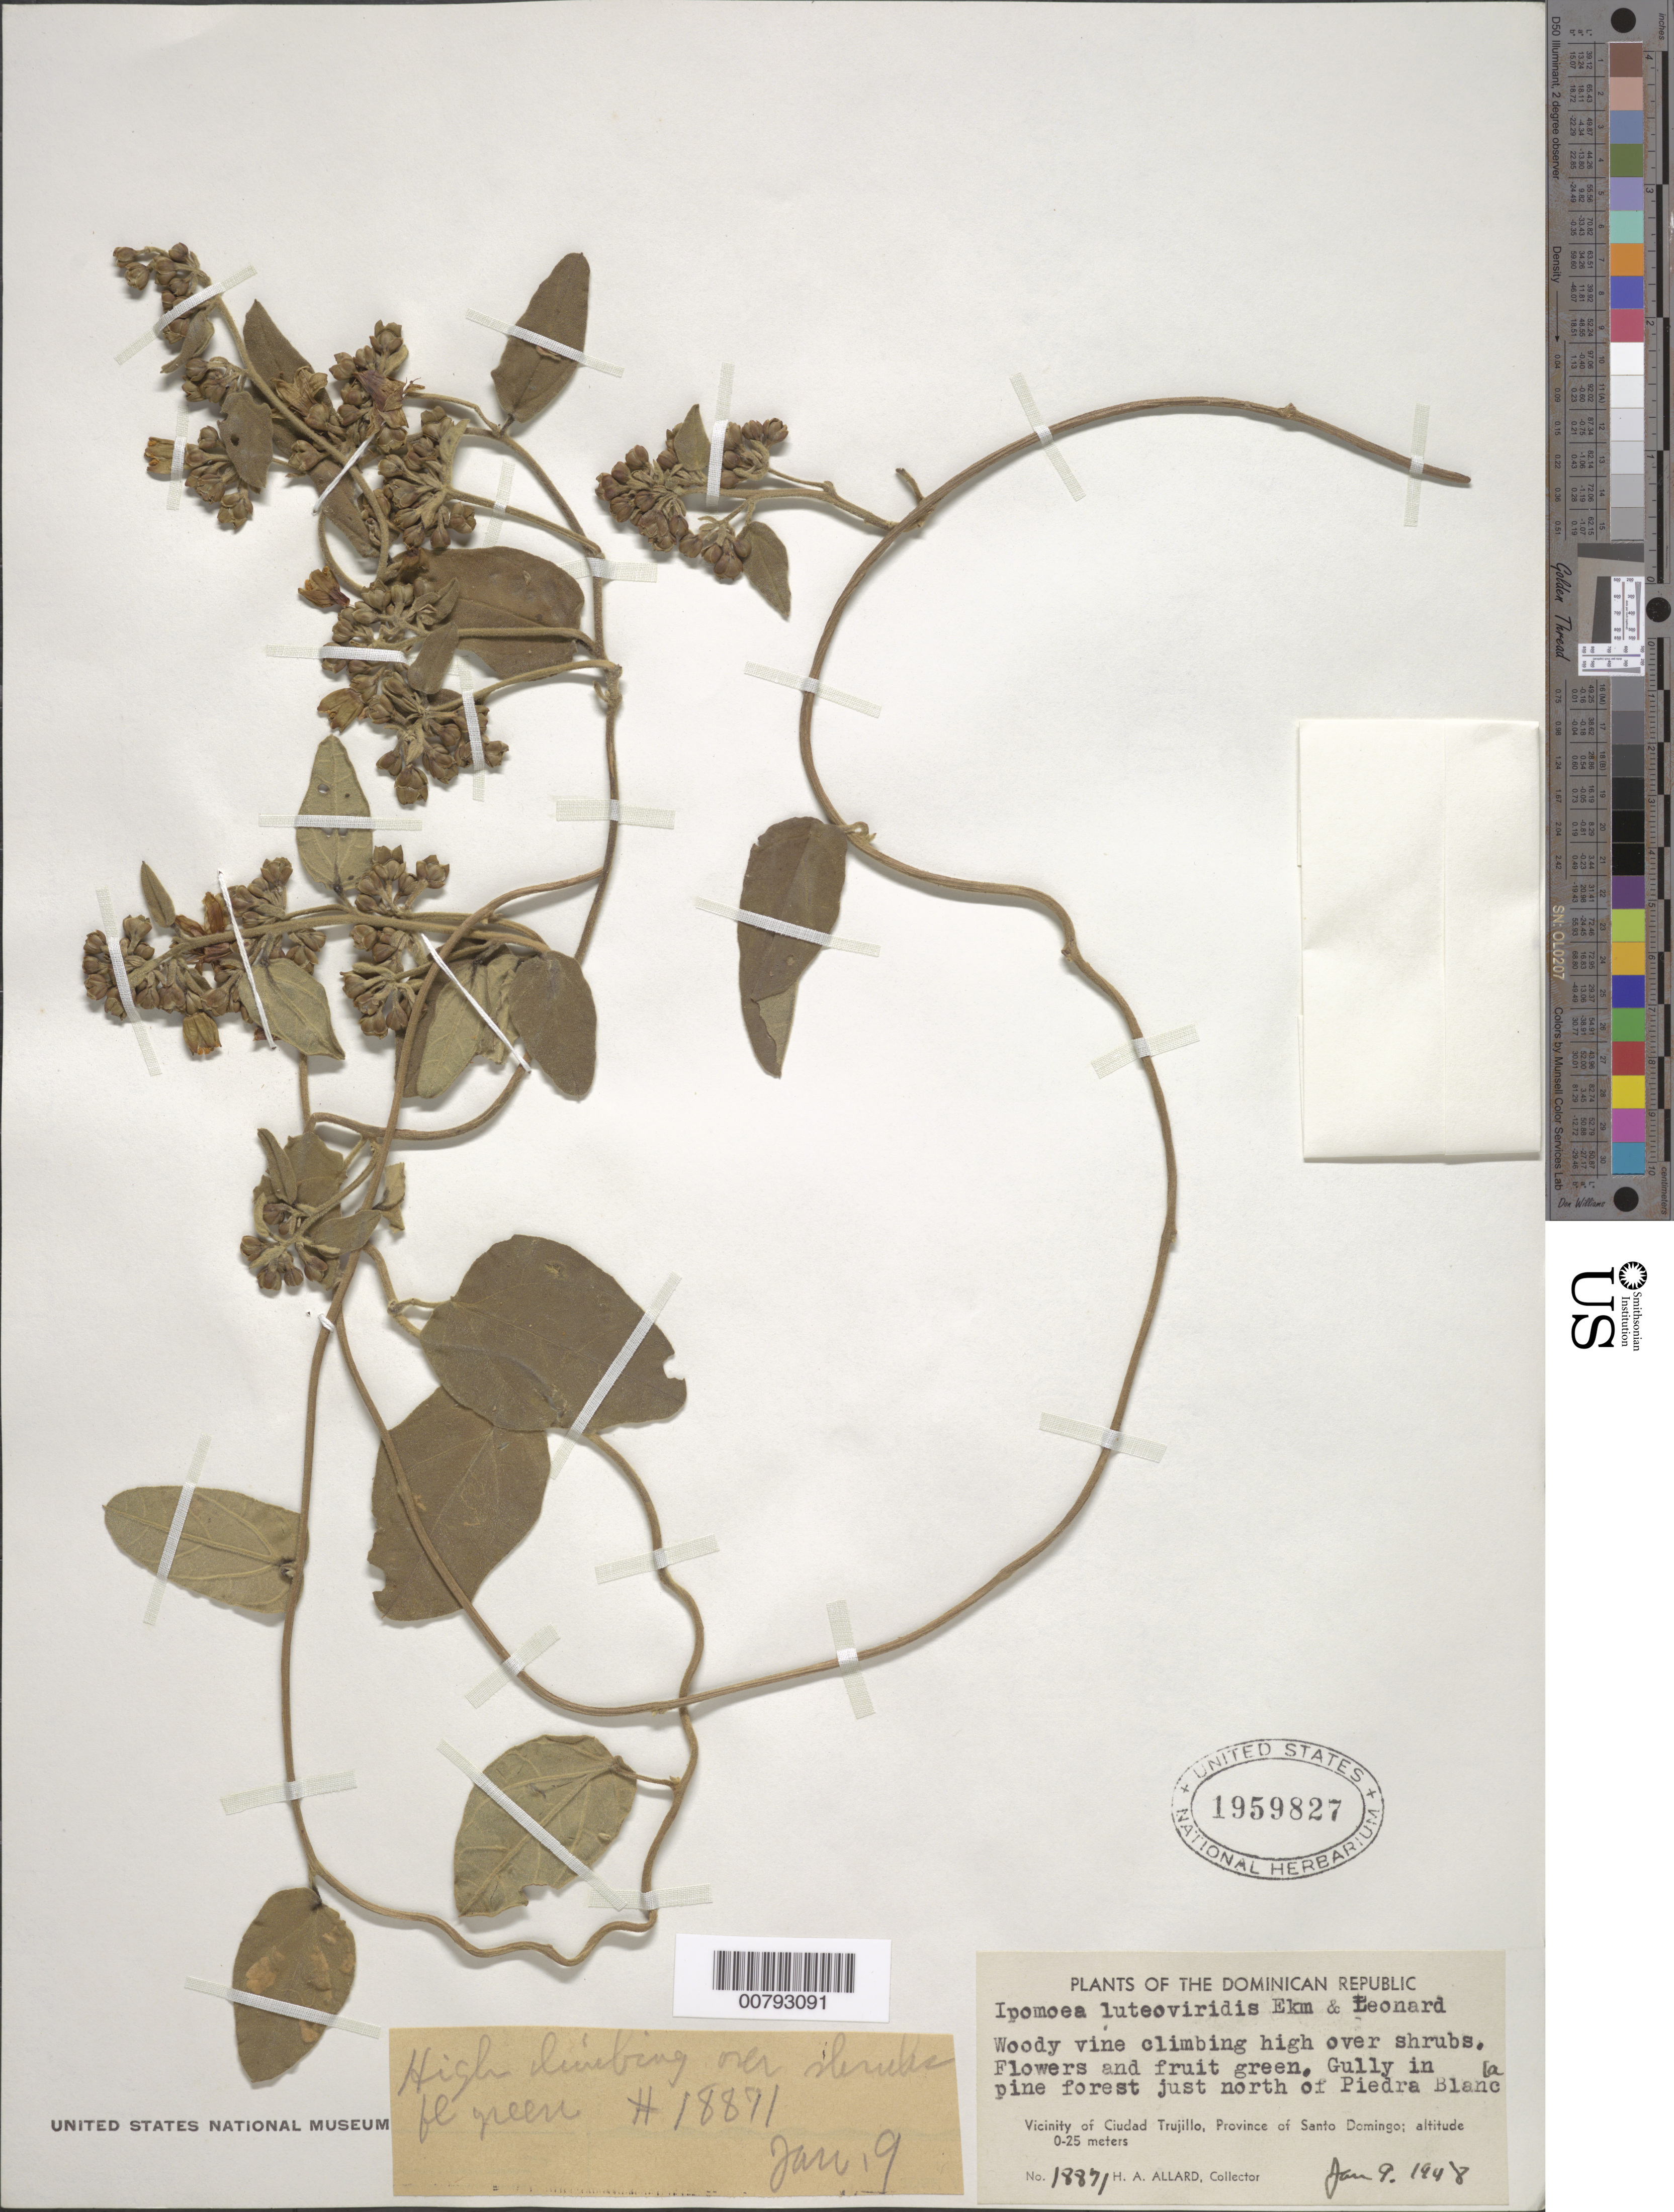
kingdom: Plantae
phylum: Tracheophyta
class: Magnoliopsida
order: Solanales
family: Convolvulaceae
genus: Ipomoea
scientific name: Ipomoea luteo-viridis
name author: Ekman & Leonard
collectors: H. A. Allard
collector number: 18871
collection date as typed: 09 Jan 1948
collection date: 1948-01-09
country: Dominican Republic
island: Hispaniola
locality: Province of Santo Domingo, vicinity of Ciudad Trujillo, just north of Piedra Blanca.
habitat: Gully in pine forest.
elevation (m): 0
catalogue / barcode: US 1959827